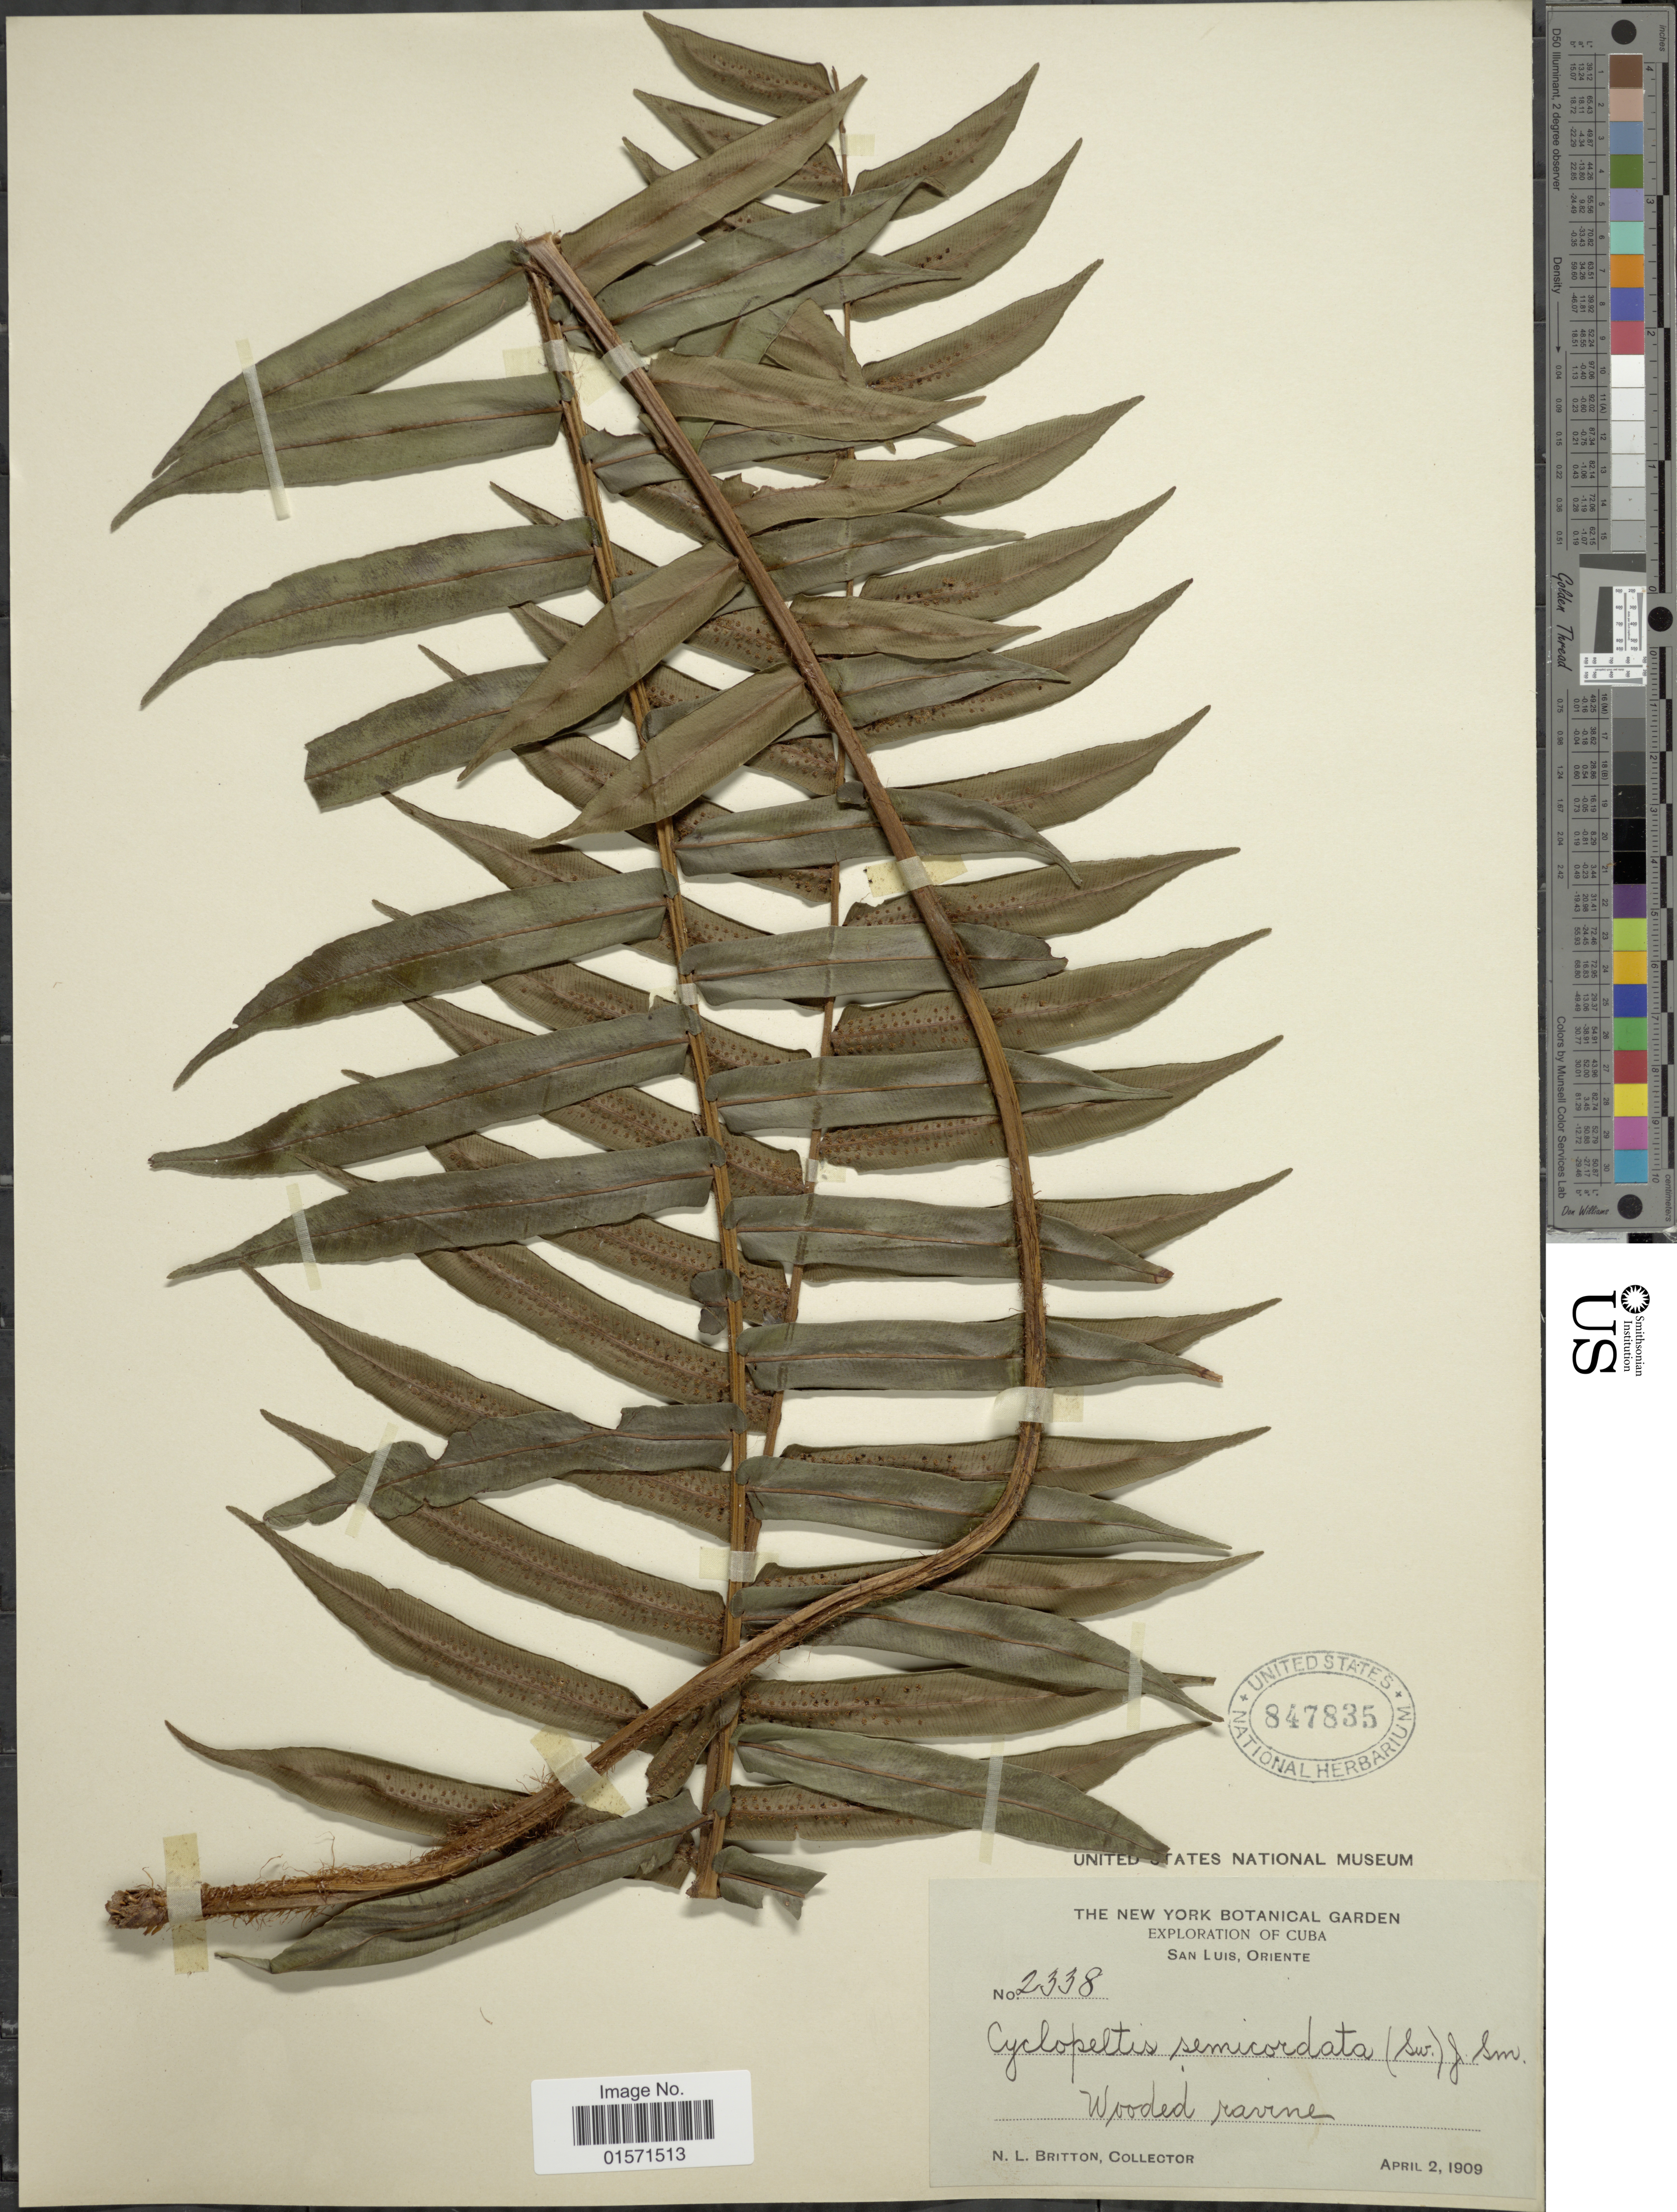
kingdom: Plantae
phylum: Tracheophyta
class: Polypodiopsida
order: Polypodiales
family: Lomariopsidaceae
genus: Cyclopeltis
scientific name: Cyclopeltis semicordata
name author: (Sw.) J. Sm.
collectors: N. Britton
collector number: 2338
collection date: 1909-04-02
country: Cuba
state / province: Oriente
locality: Cuba. San Luis, Oriente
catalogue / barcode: US 847835